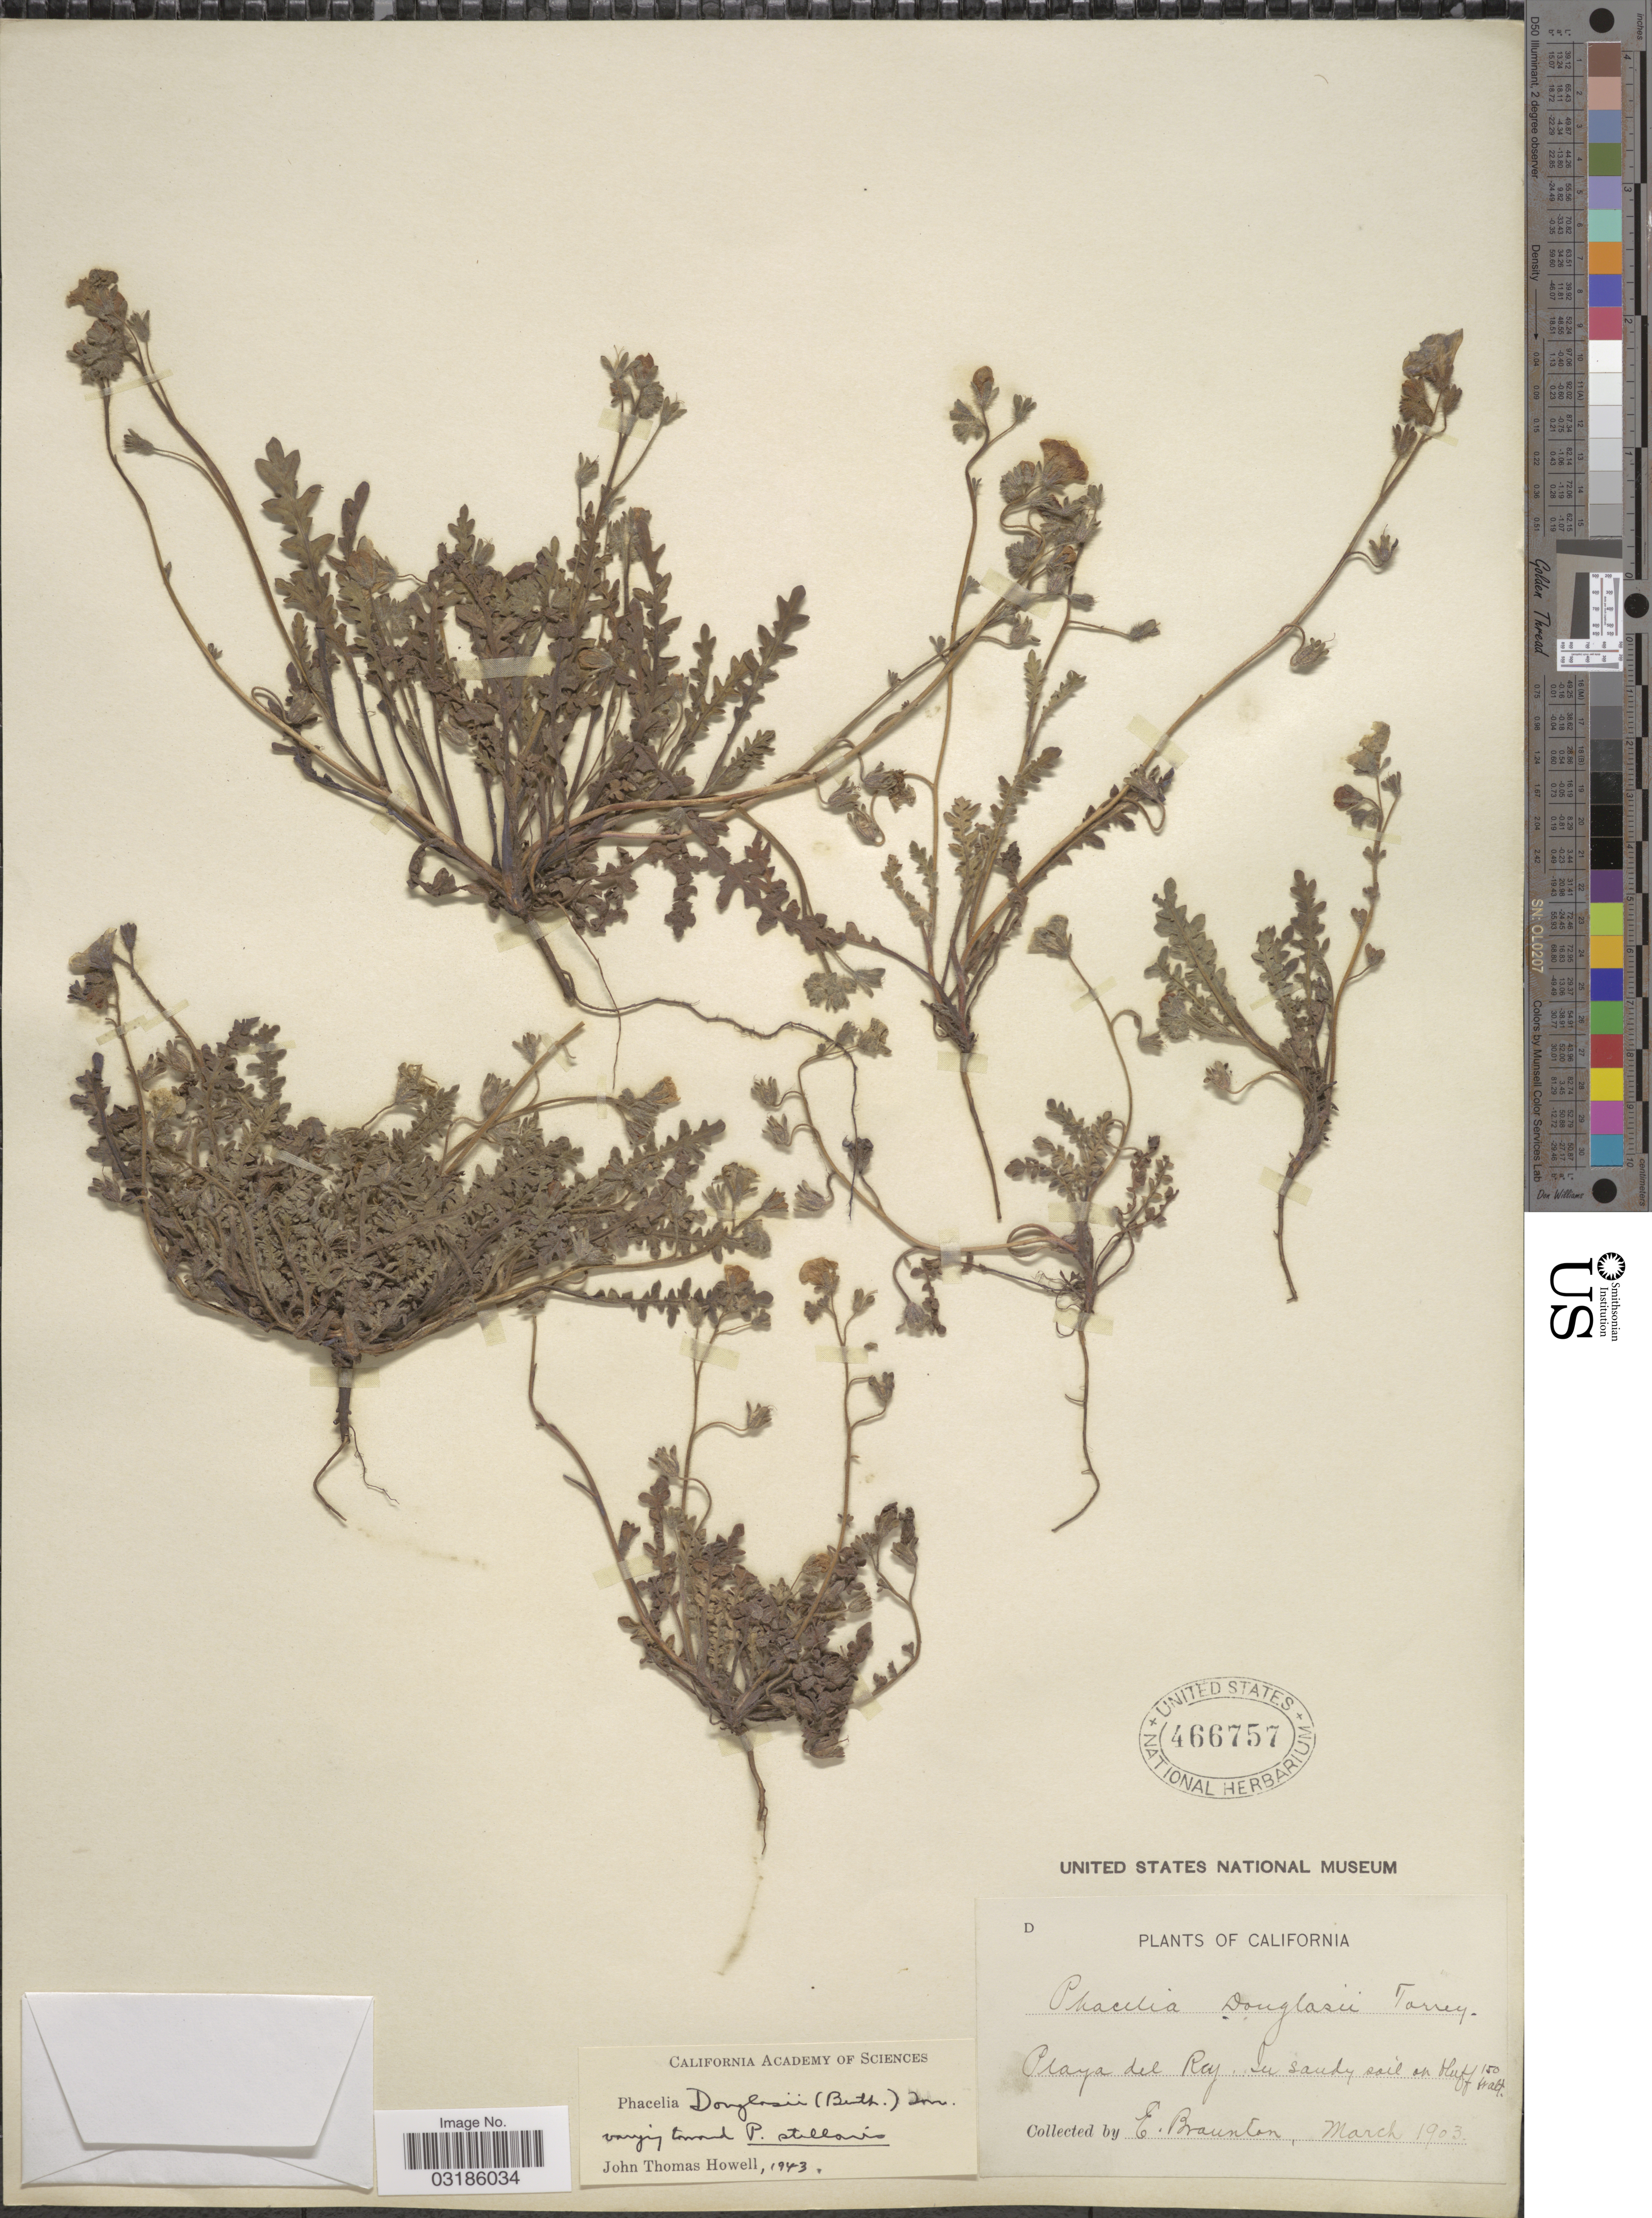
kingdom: Plantae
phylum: Tracheophyta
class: Magnoliopsida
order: Boraginales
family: Hydrophyllaceae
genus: Phacelia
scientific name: Phacelia douglasii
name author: (Benth.) Torr.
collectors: E. Braunton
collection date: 1903-03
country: United States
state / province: California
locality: Playa del Rey.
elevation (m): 46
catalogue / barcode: US 466757